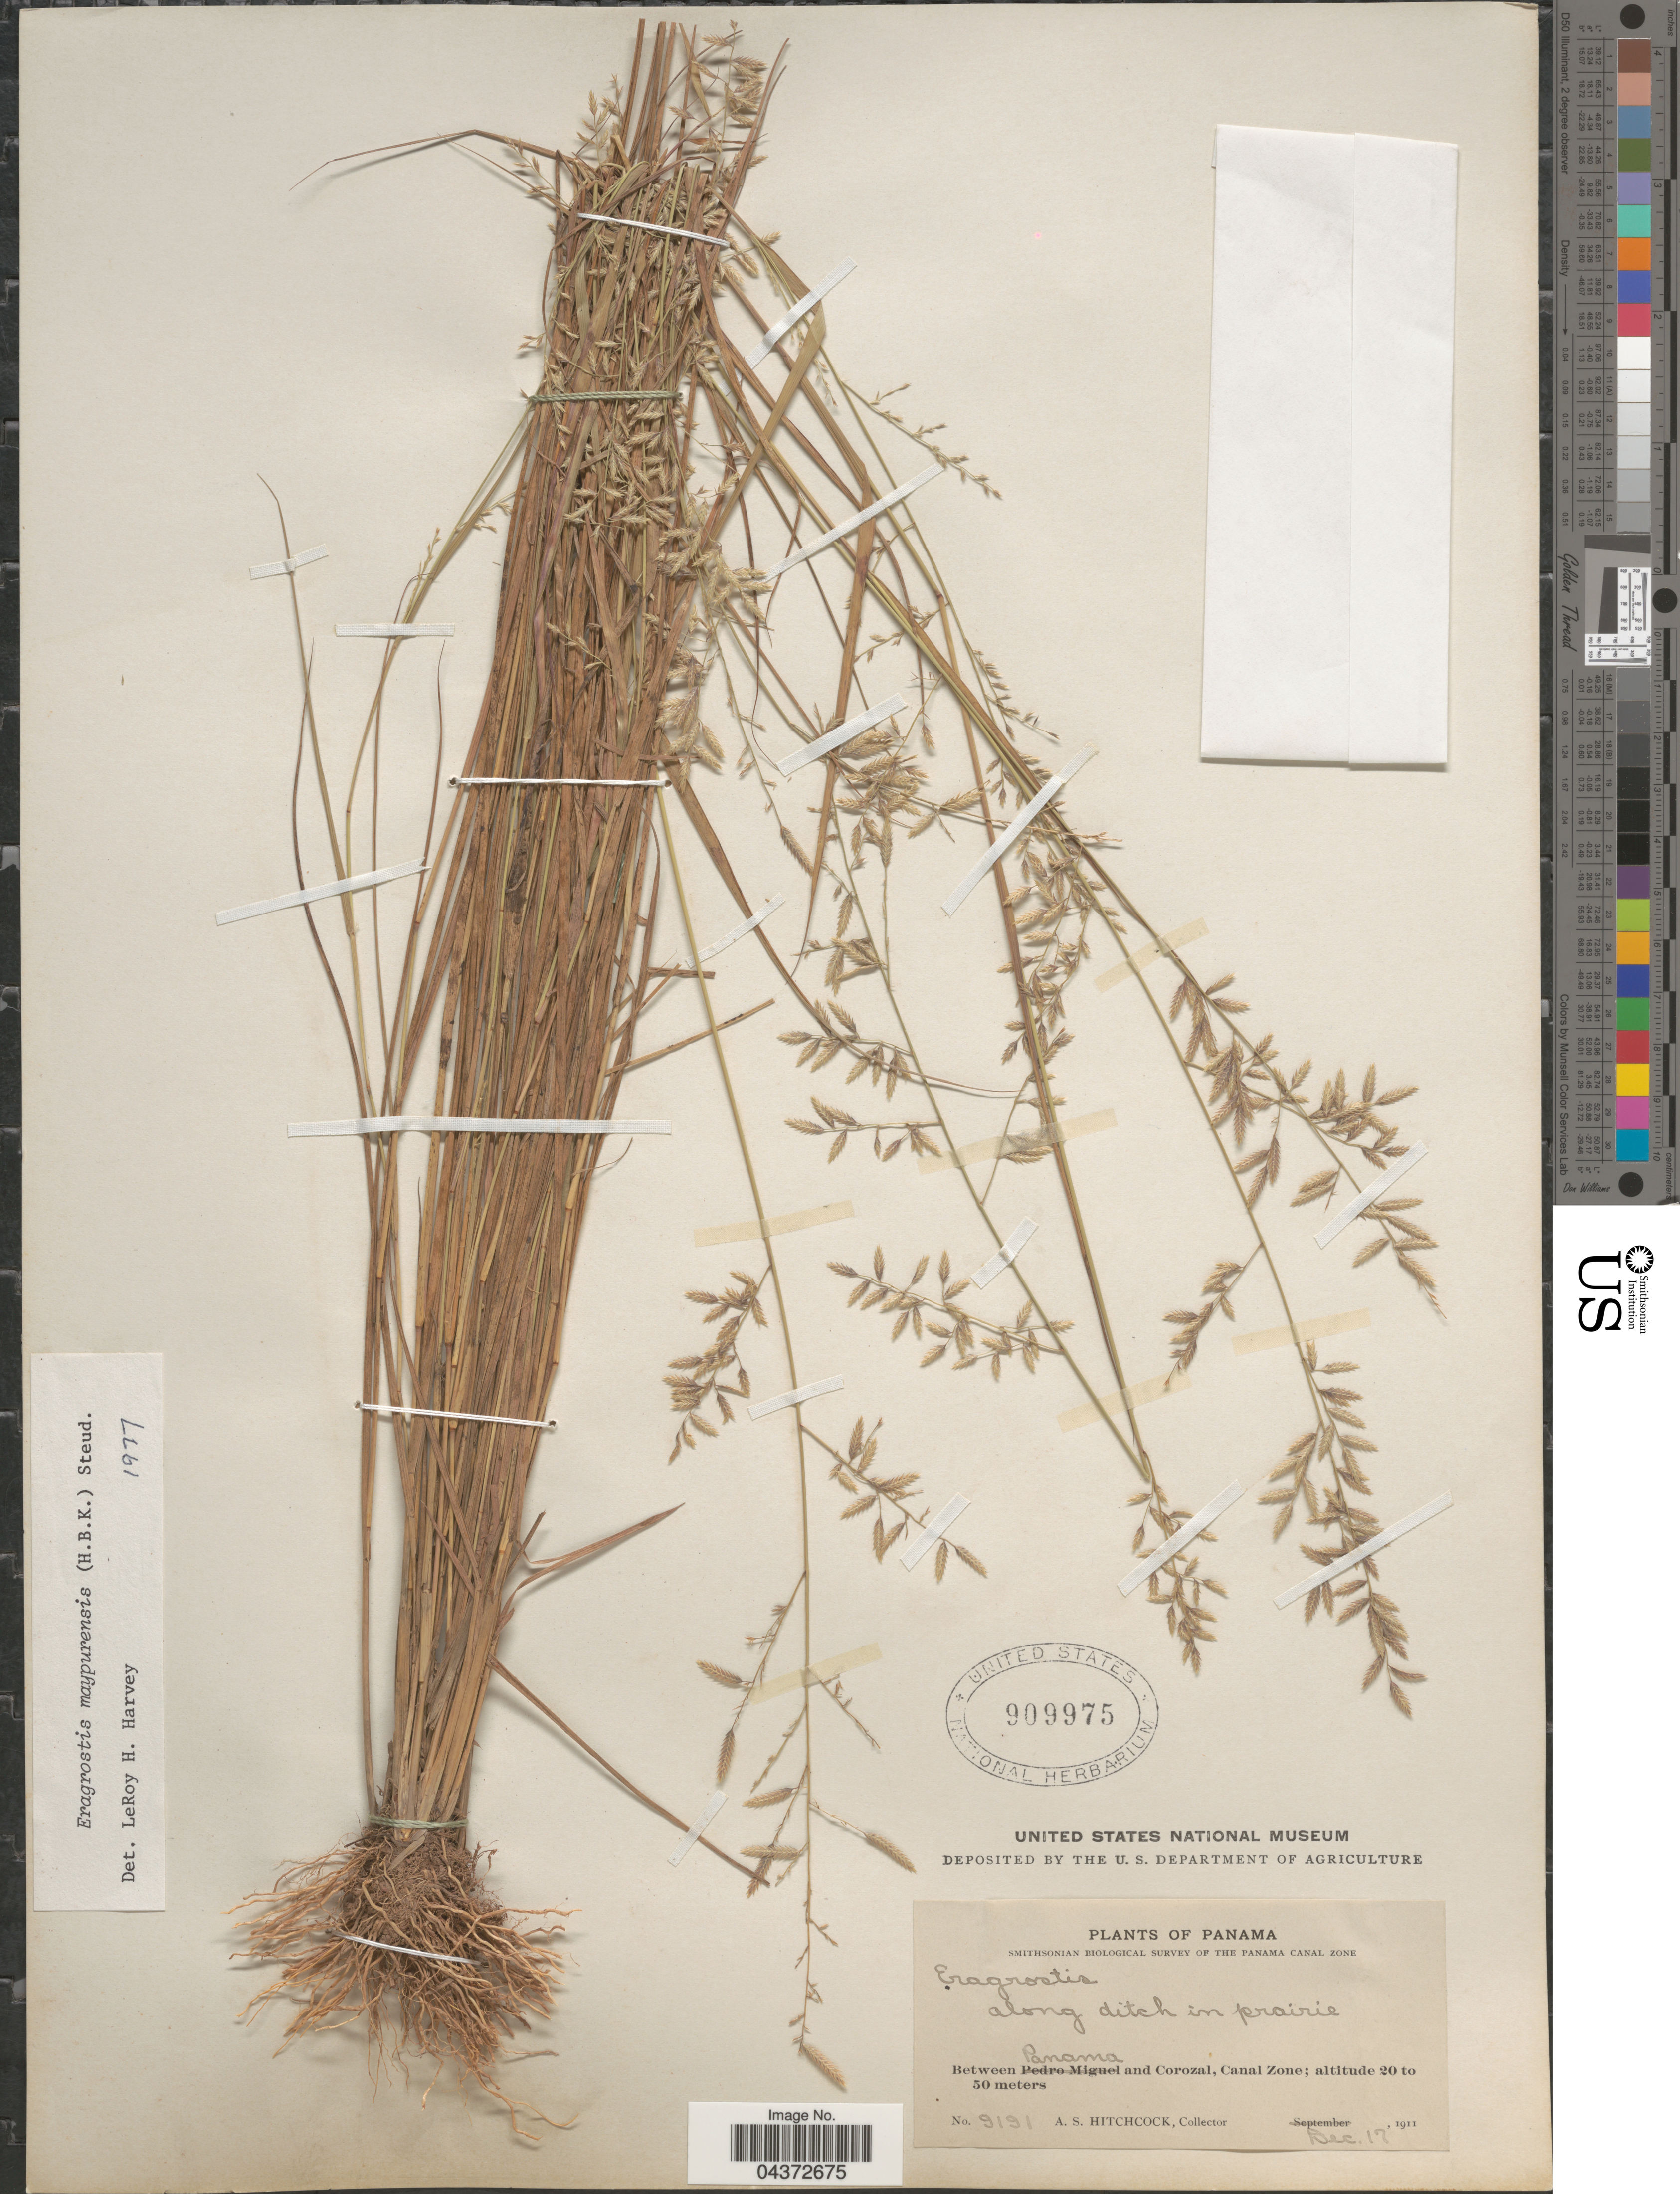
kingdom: Plantae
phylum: Tracheophyta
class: Liliopsida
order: Poales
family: Poaceae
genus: Eragrostis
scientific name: Eragrostis maypurensis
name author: (Kunth) Steud.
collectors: A. S. Hitchcock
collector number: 9191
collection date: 1911-12-17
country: Panama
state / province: Colón / Panamá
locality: Smithsonian Biological Survey of the Panama Canal Zone. Along ditch in prairie. Between Panama and Corozal, Canal Zone.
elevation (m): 20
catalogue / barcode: US 909975